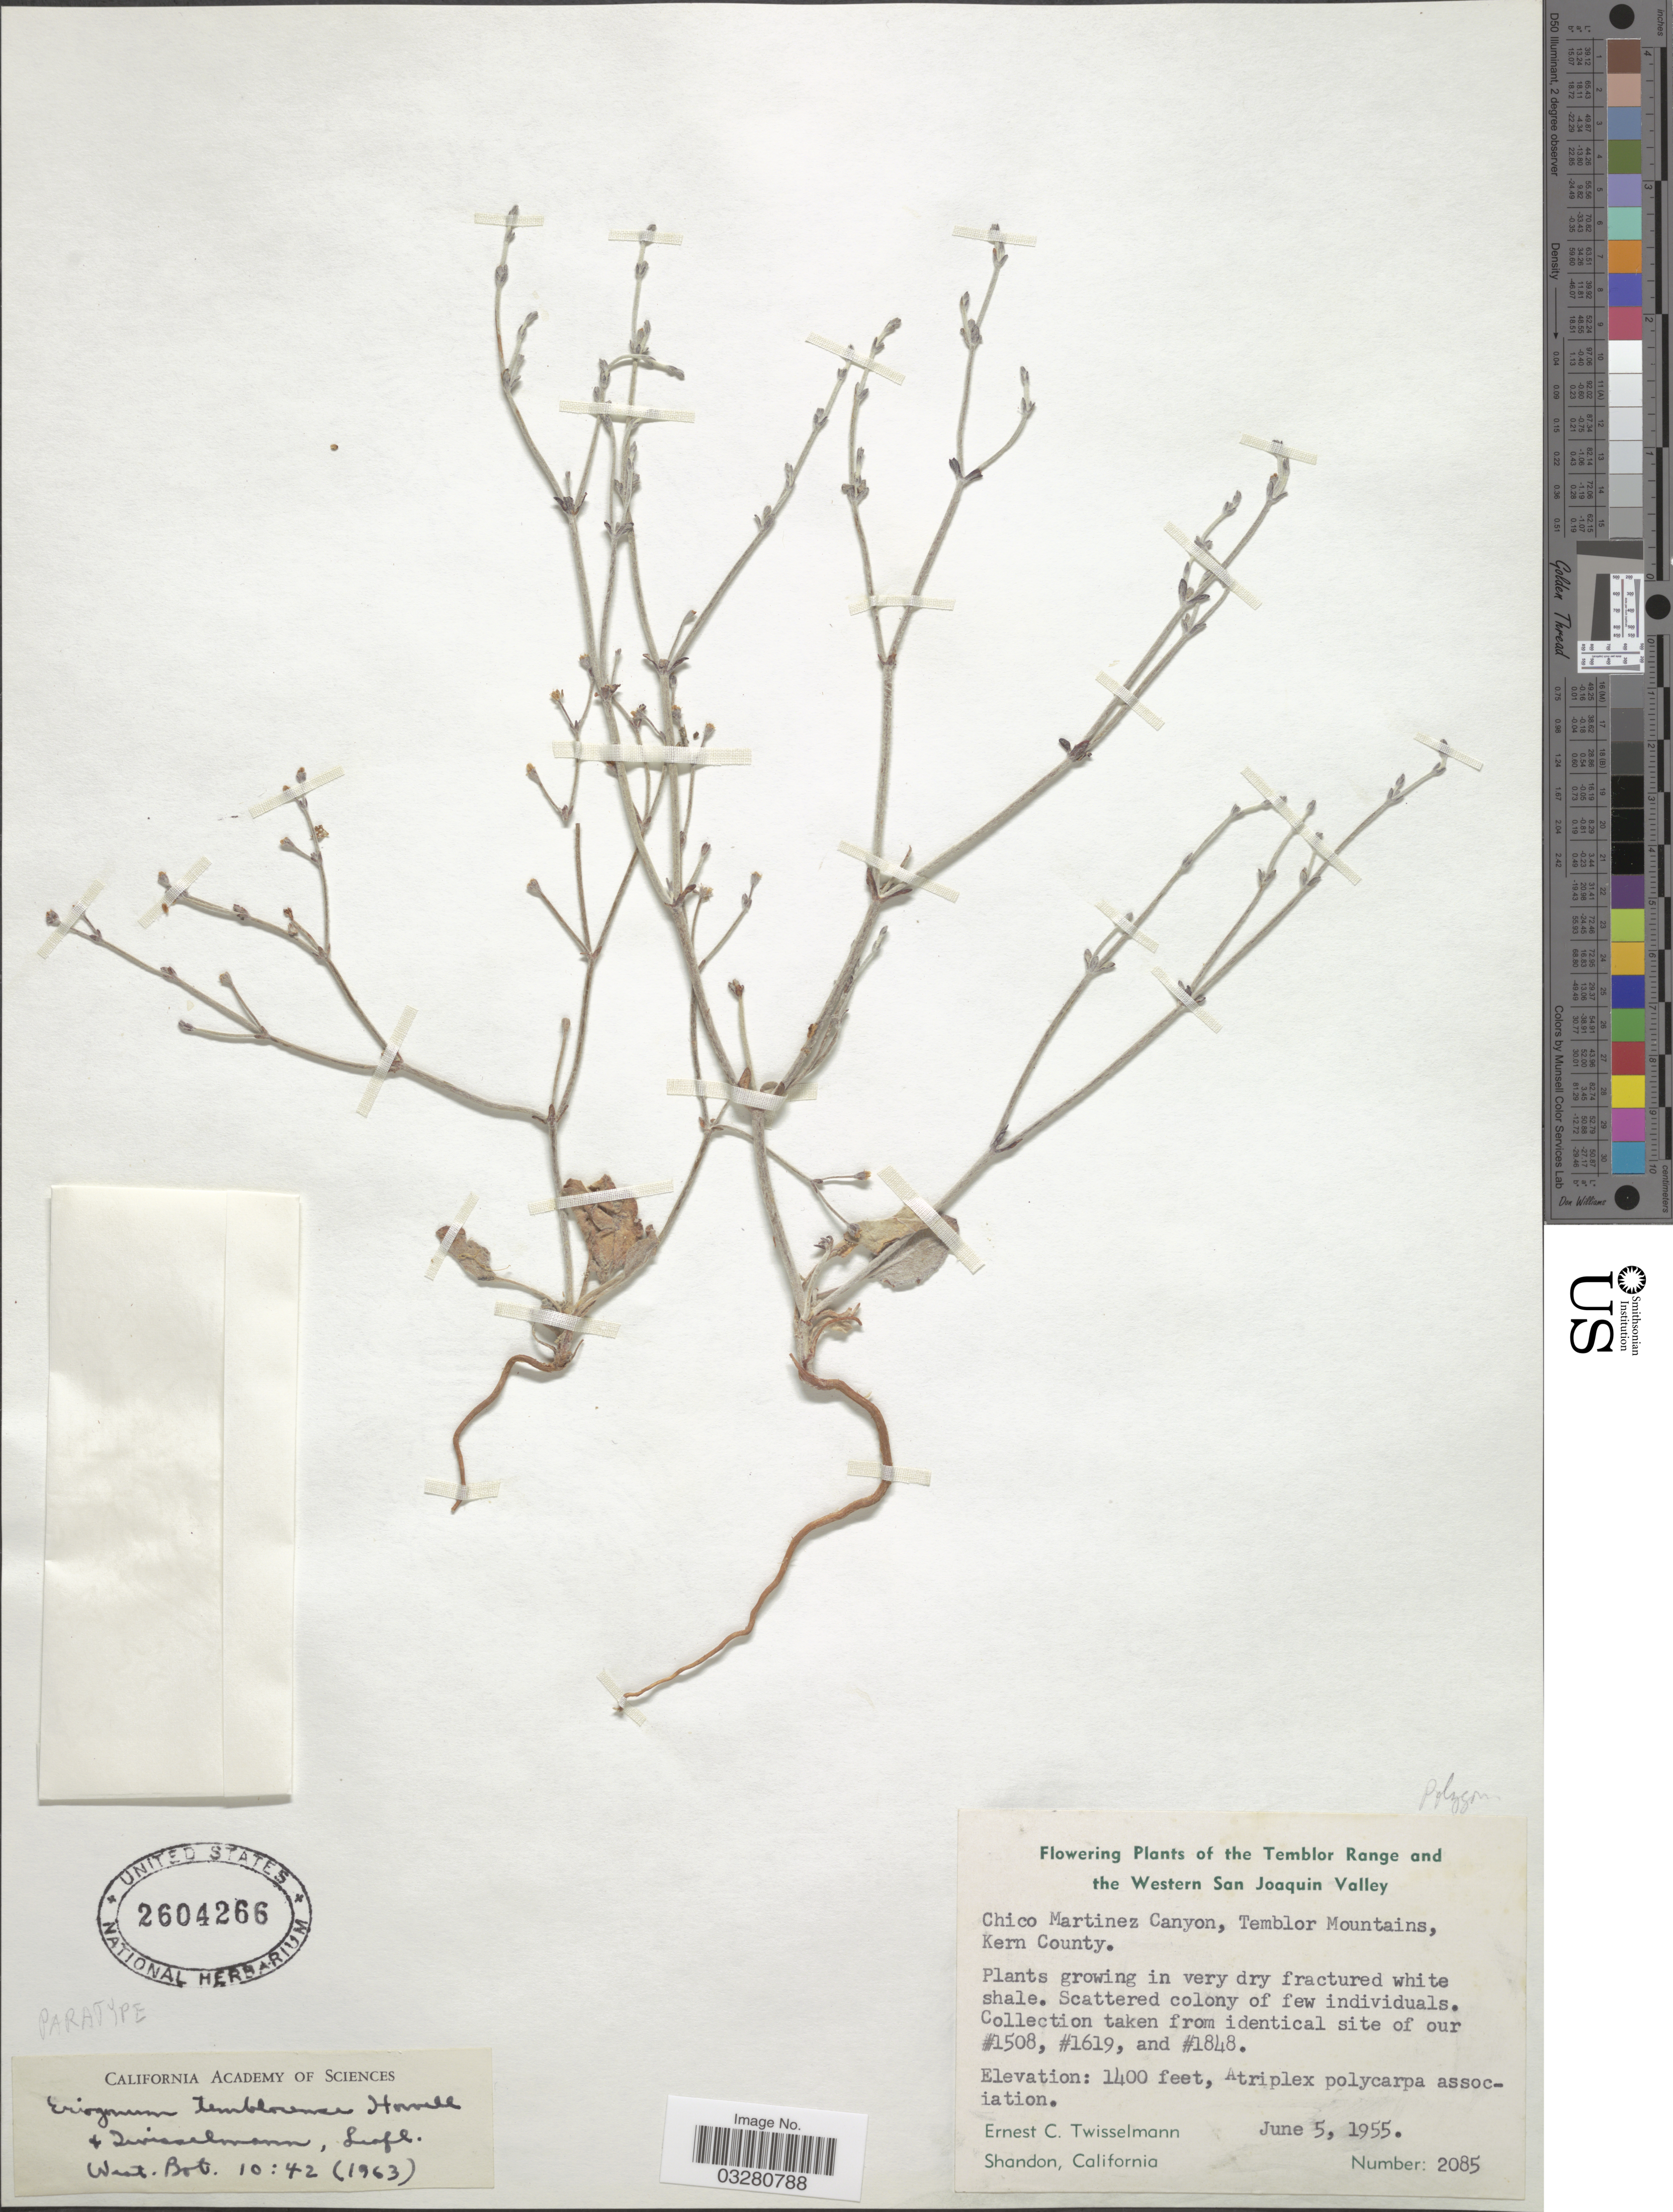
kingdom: Plantae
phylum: Tracheophyta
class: Magnoliopsida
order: Caryophyllales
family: Polygonaceae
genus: Eriogonum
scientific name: Eriogonum temblorense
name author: J.T. Howell & Twisselmann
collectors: E. Twisselmann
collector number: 2085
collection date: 1955-06-05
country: United States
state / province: California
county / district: Kern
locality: Temblor Range and the Western San Joaquin Valley. Chico Martinez Canyon, Temblor Mountains, Kern County.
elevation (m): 427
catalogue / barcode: US 2604266